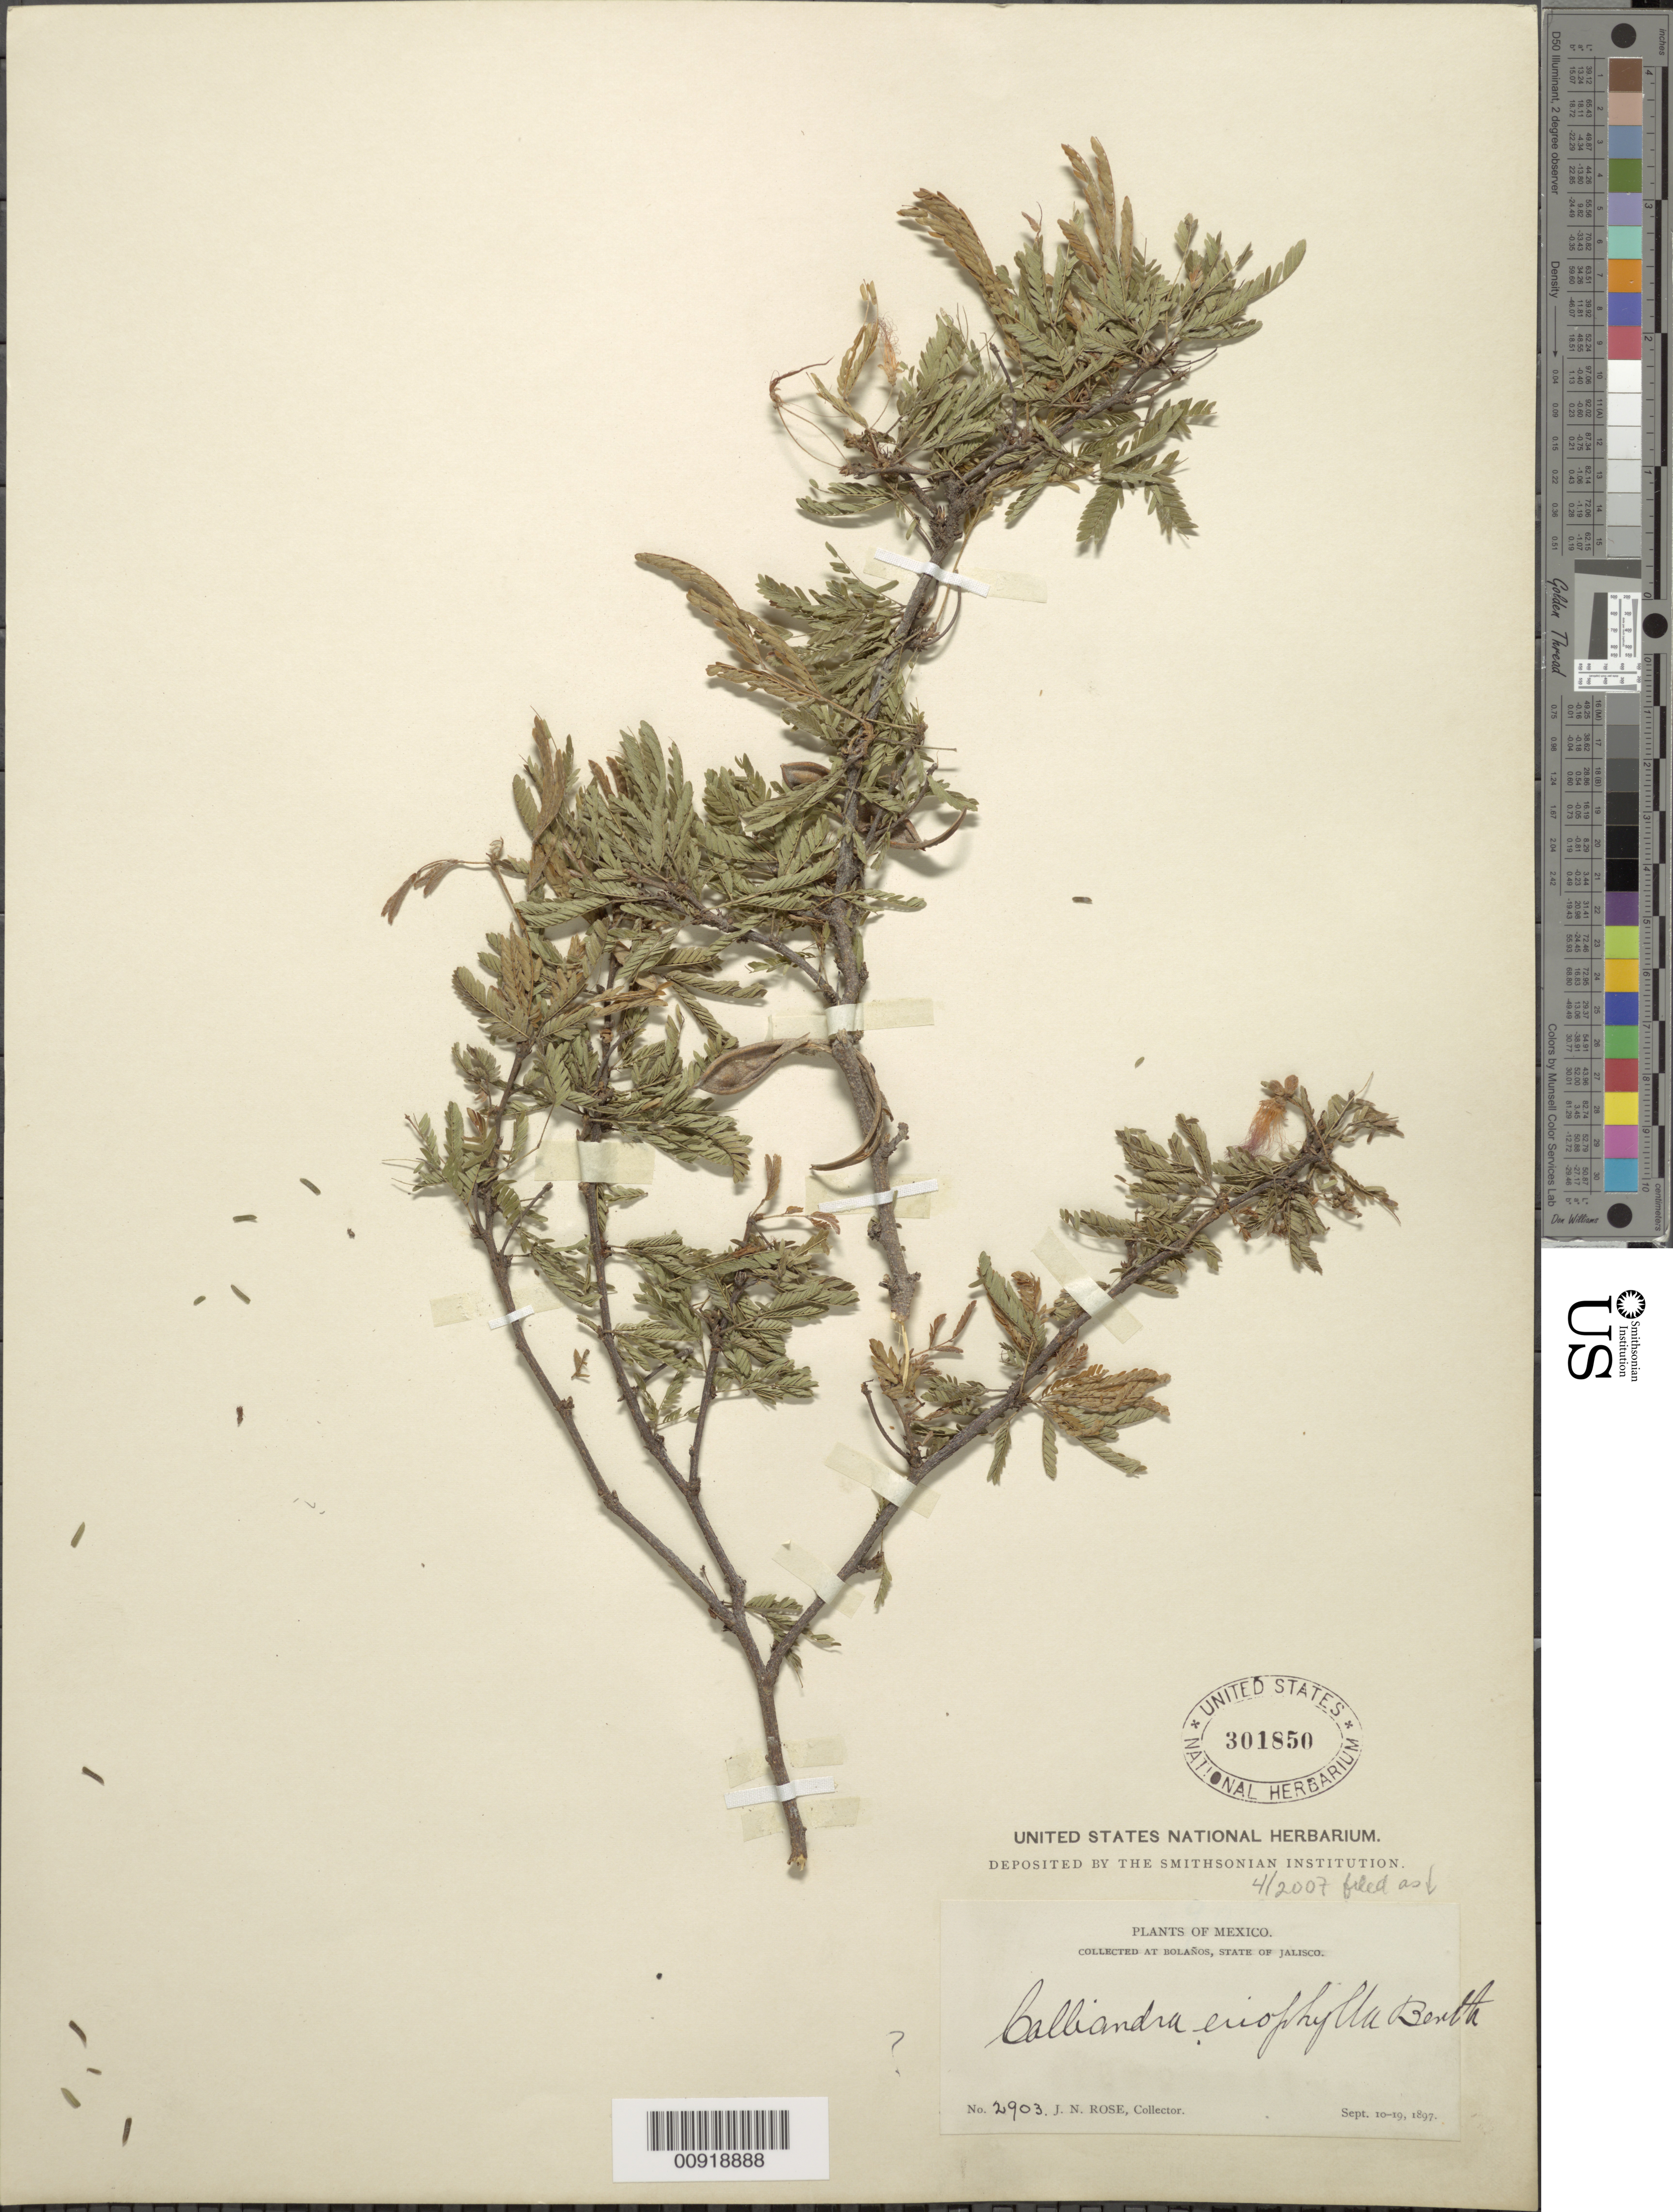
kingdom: Plantae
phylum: Tracheophyta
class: Magnoliopsida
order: Fabales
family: Fabaceae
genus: Calliandra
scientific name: Calliandra eriophylla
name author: Benth.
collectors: J. N. Rose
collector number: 2903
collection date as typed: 10 Sep 1897 to 19 Sep 1897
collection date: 1897-09-10/1897-09-19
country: Mexico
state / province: Jalisco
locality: Bolaños, State of Jalisco.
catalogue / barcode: US 301850